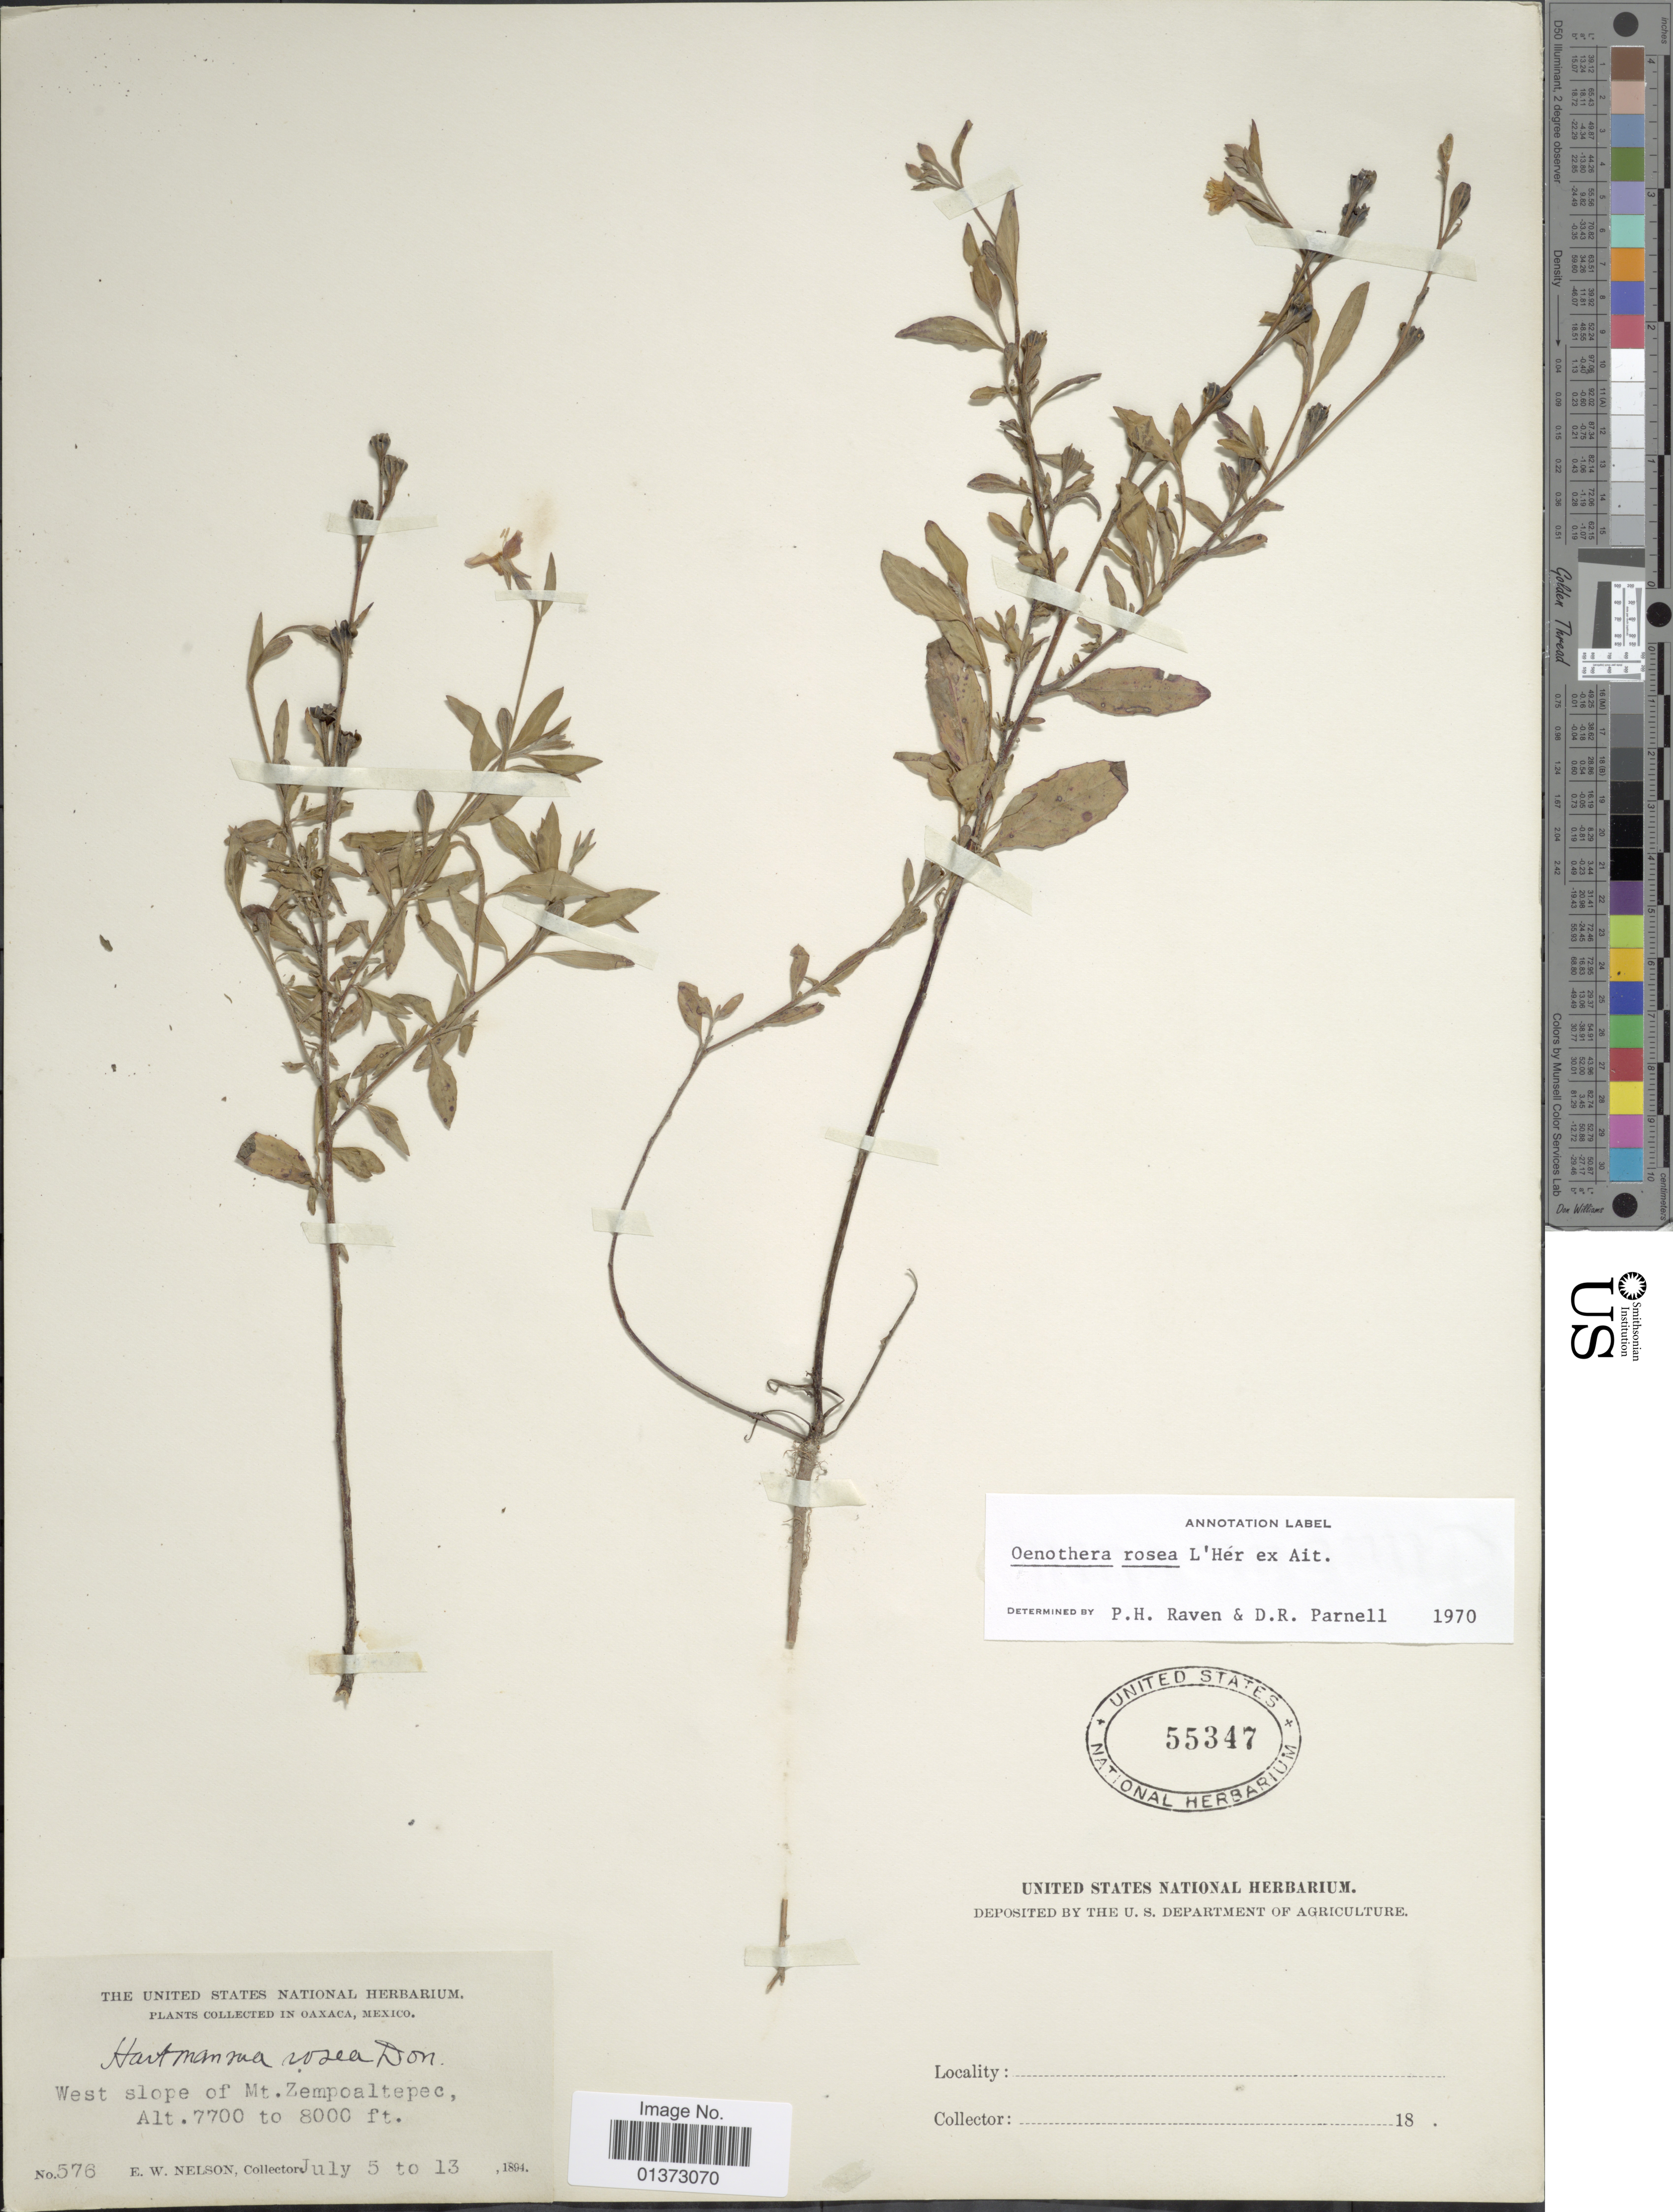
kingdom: Plantae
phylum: Tracheophyta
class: Magnoliopsida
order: Myrtales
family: Onagraceae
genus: Oenothera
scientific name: Oenothera rosea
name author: L'Hér. ex Aiton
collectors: E. W. Nelson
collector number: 576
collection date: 1894-07-05/1894-07-13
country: Mexico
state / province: Oaxaca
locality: West slope of Mt. Zempoaltepec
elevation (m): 2347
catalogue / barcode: US 55347